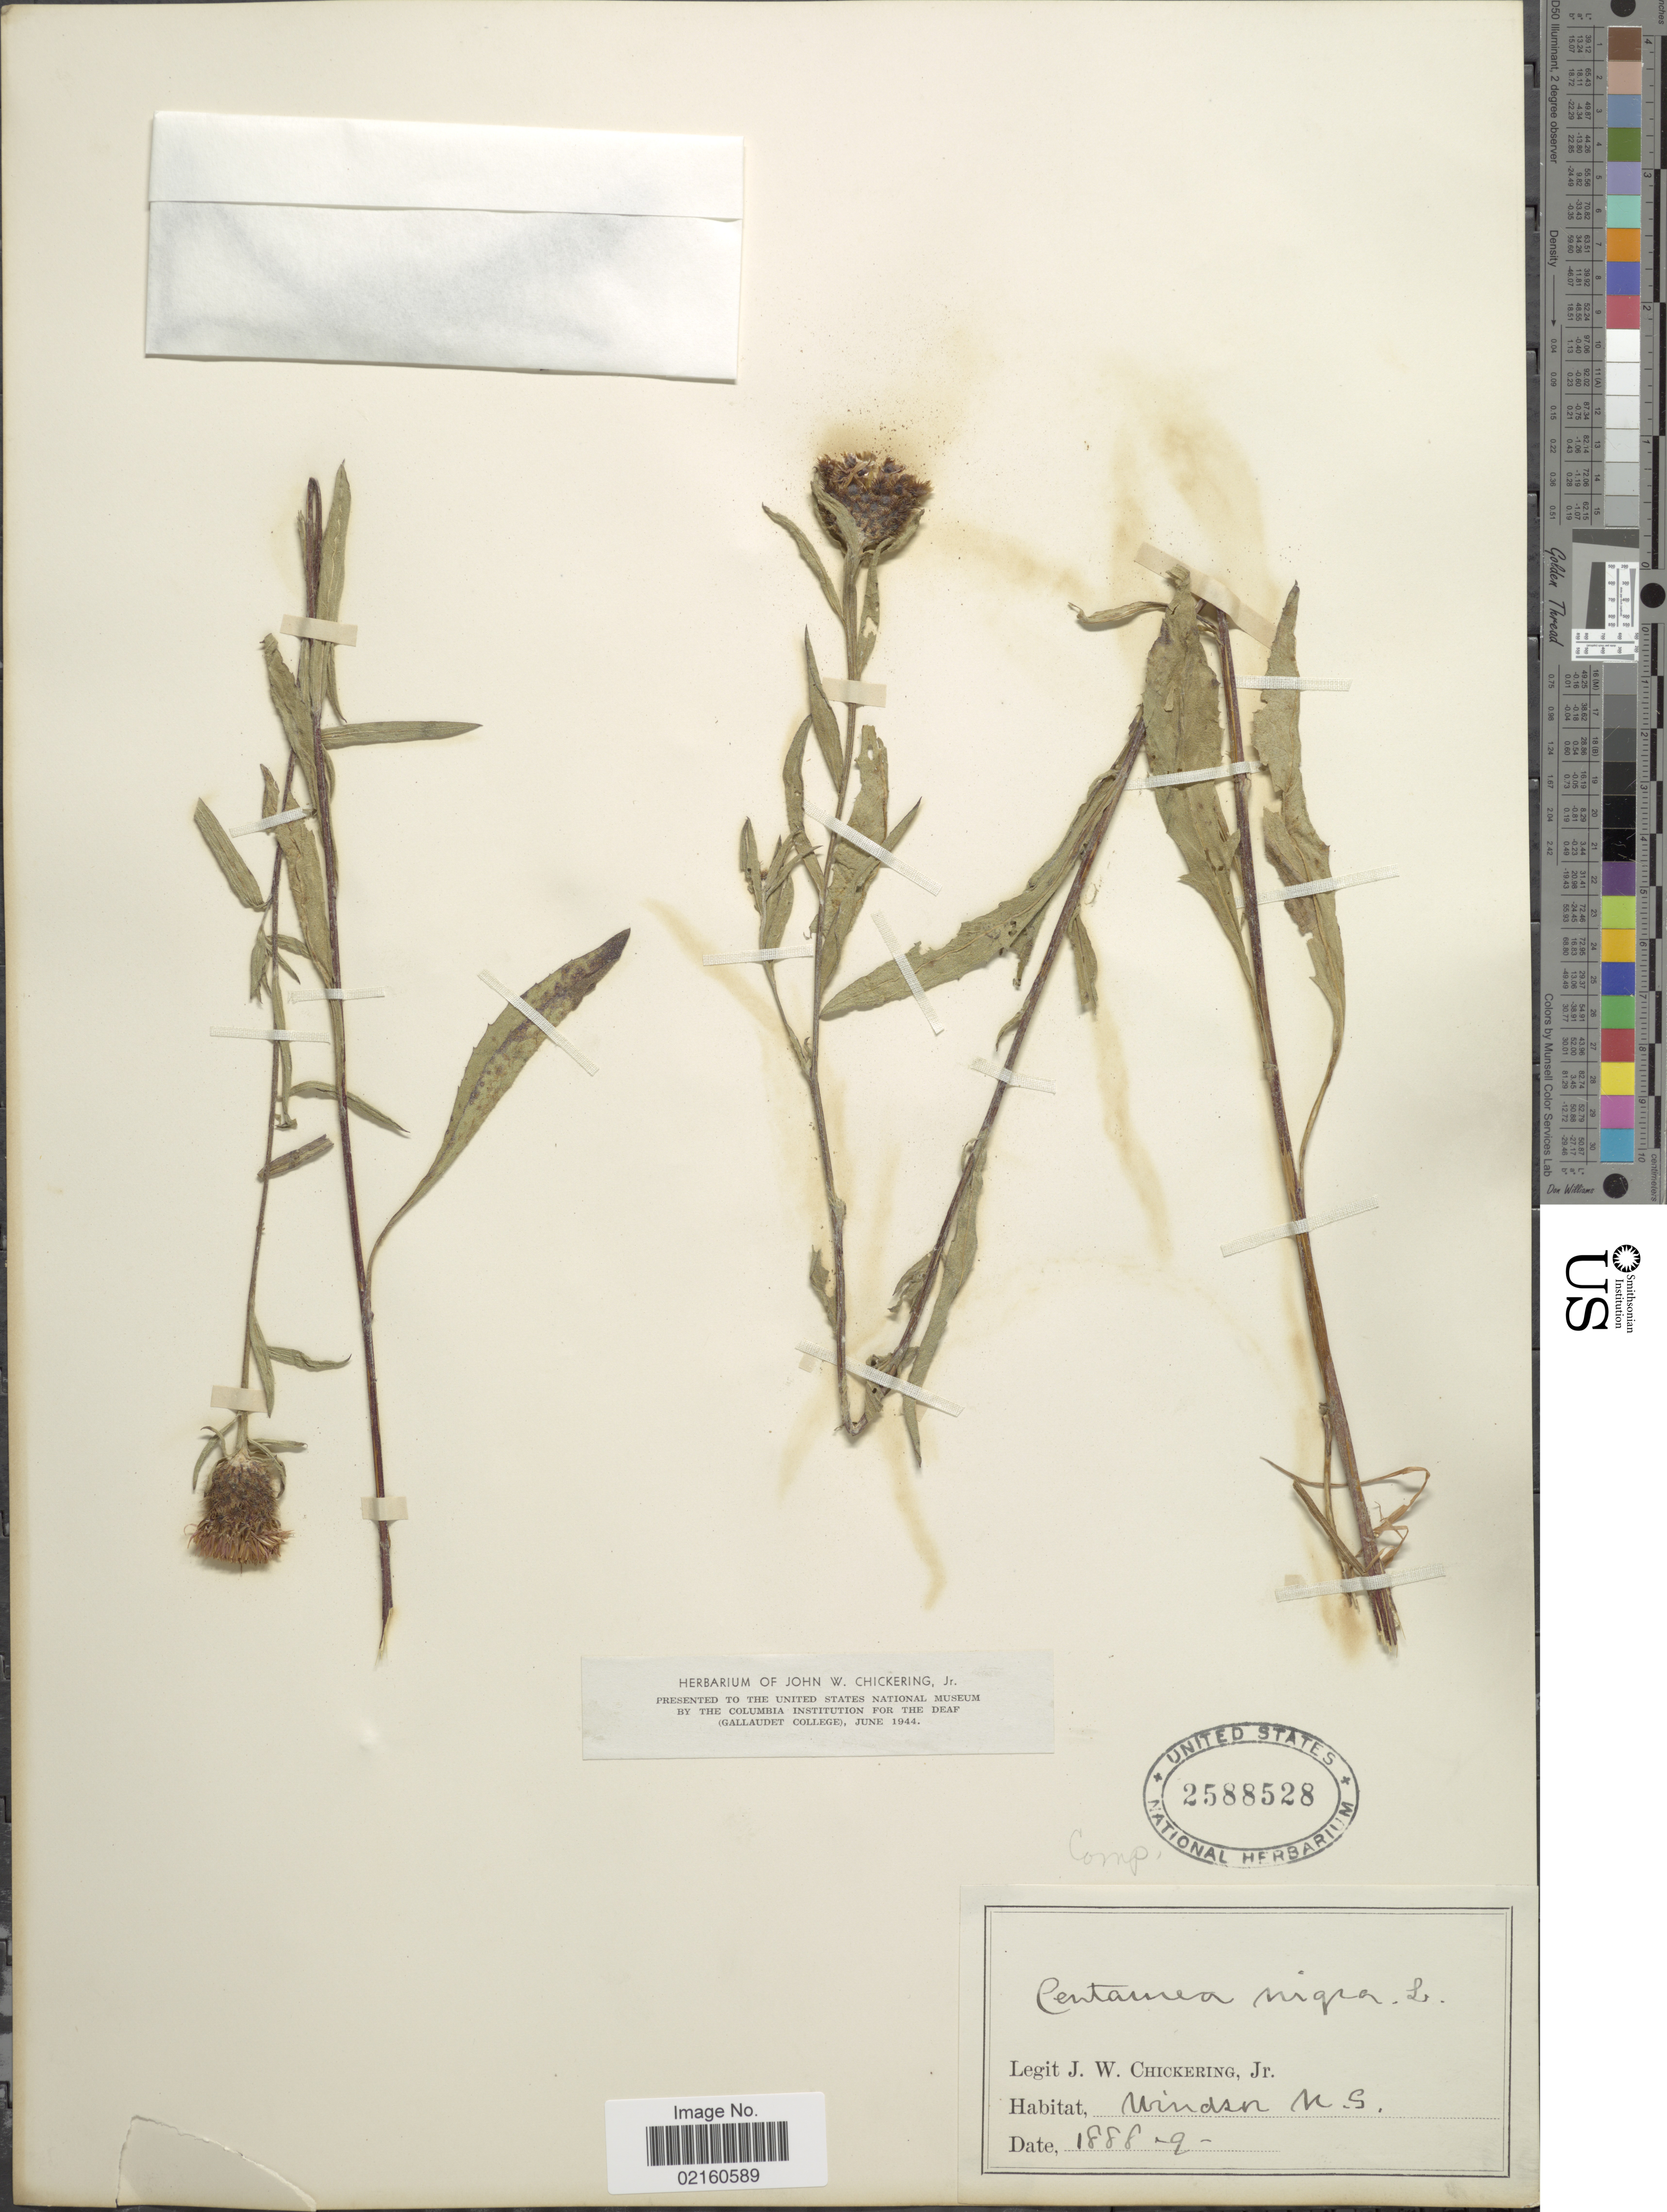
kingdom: Plantae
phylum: Tracheophyta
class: Magnoliopsida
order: Asterales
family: Asteraceae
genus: Centaurea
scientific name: Centaurea nigra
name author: L.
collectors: J. W. Chickering Jr.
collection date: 1888-09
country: Canada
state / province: Nova Scotia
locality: Windsor, N. S.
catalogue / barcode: US 2588528